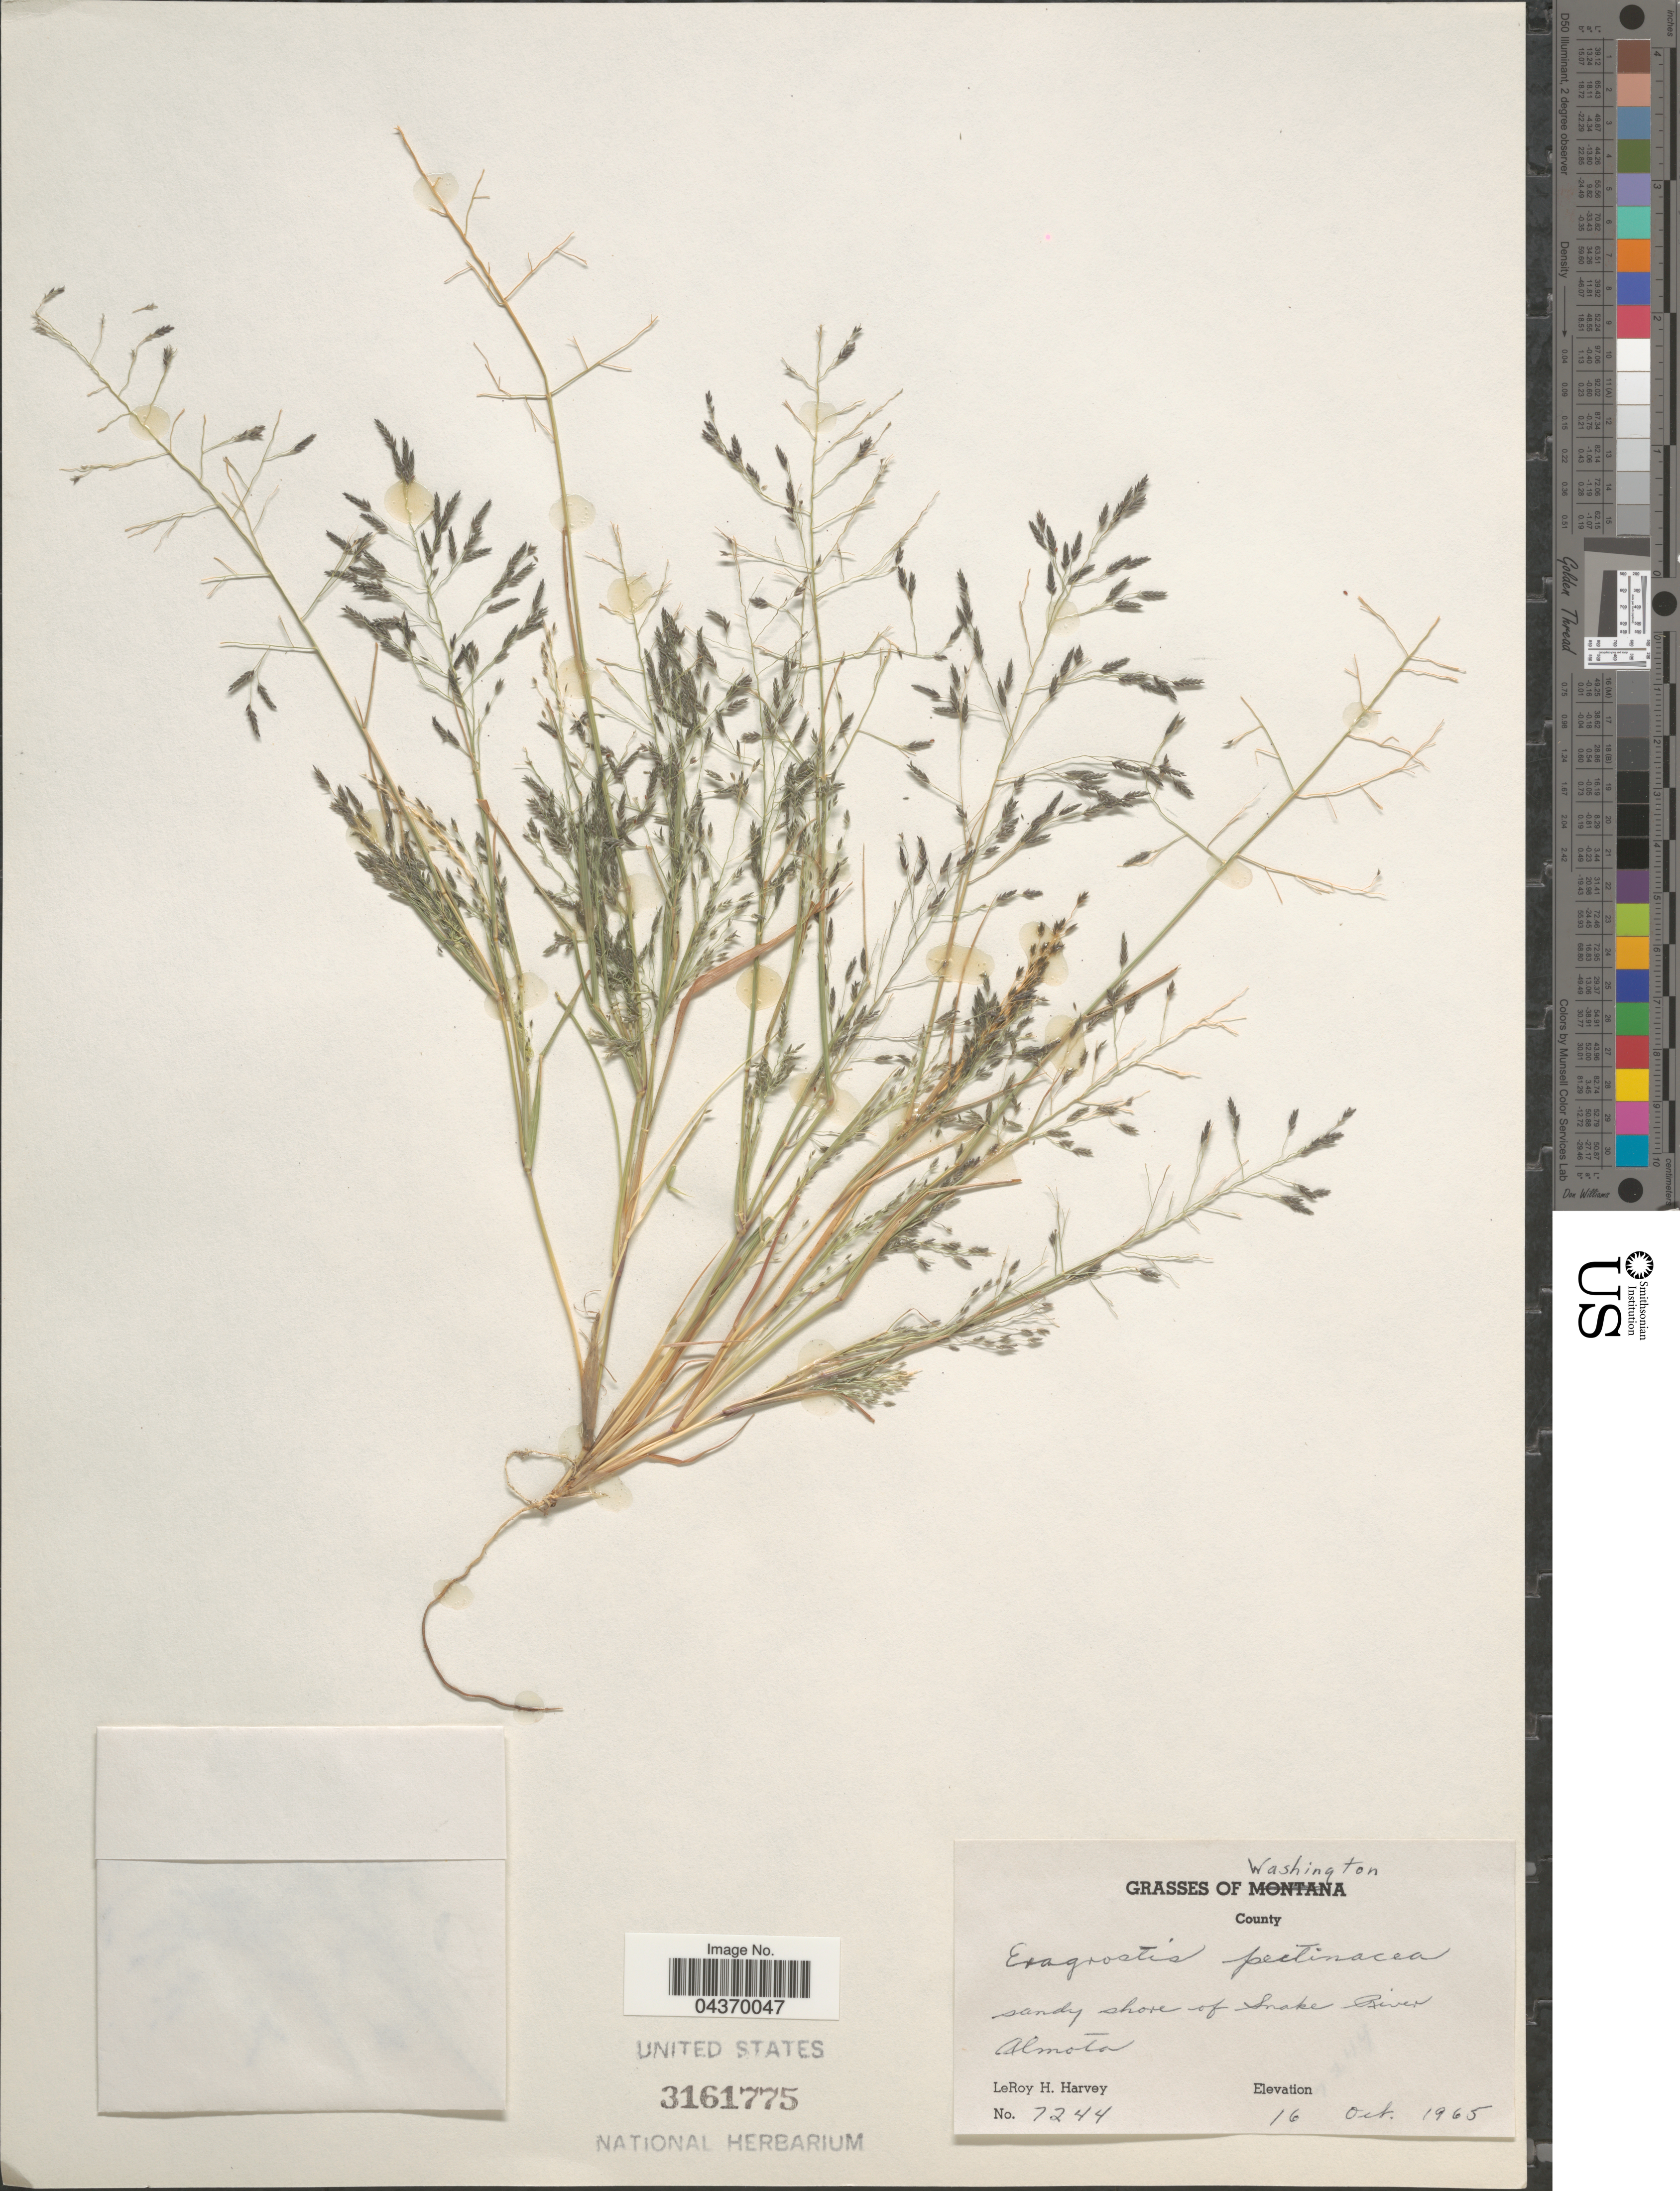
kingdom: Plantae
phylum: Tracheophyta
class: Liliopsida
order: Poales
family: Poaceae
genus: Eragrostis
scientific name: Eragrostis pectinacea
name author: (Michx.) Nees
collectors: L. H. Harvey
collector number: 7244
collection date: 1965-10-16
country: United States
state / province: Washington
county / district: Whitman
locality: Sandy shore of Snake River. Almota.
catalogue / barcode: US 3161775